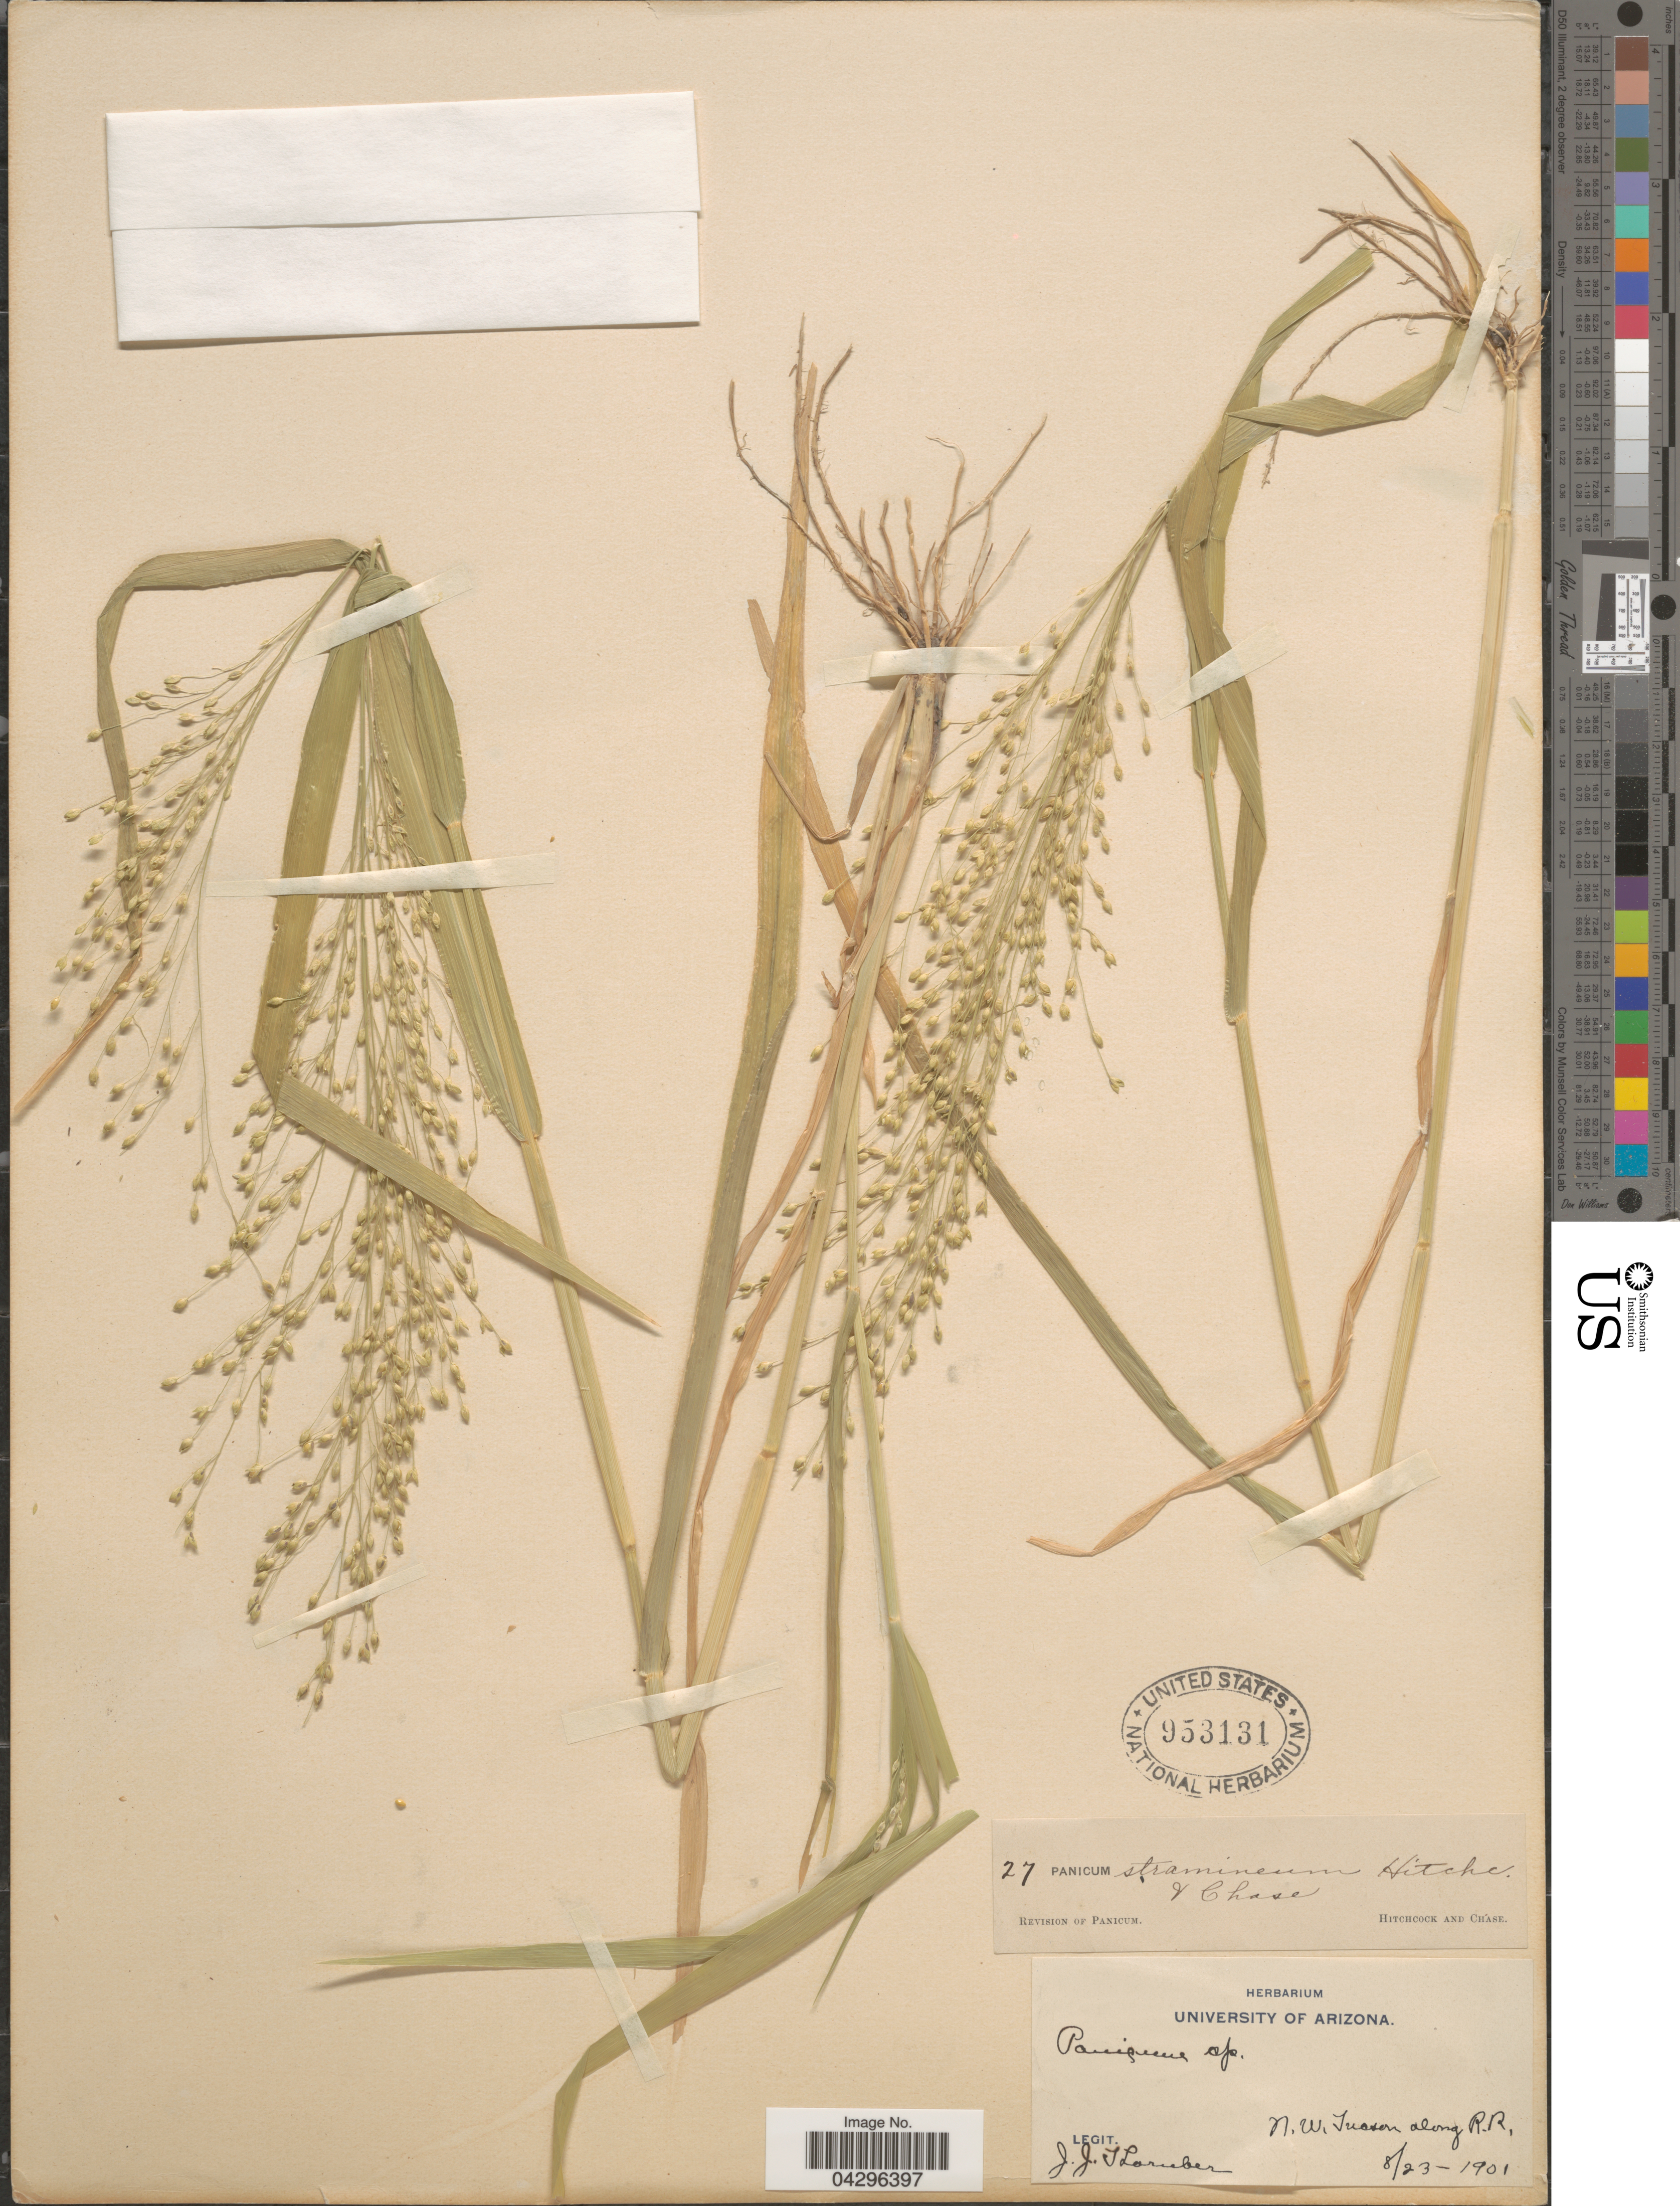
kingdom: Plantae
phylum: Tracheophyta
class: Liliopsida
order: Poales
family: Poaceae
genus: Panicum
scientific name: Panicum stramineum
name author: Hitchc. & Chase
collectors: J. Thornber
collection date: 1901-08-23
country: United States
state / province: Arizona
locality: N.W. Tucson along R.R.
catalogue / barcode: US 953131